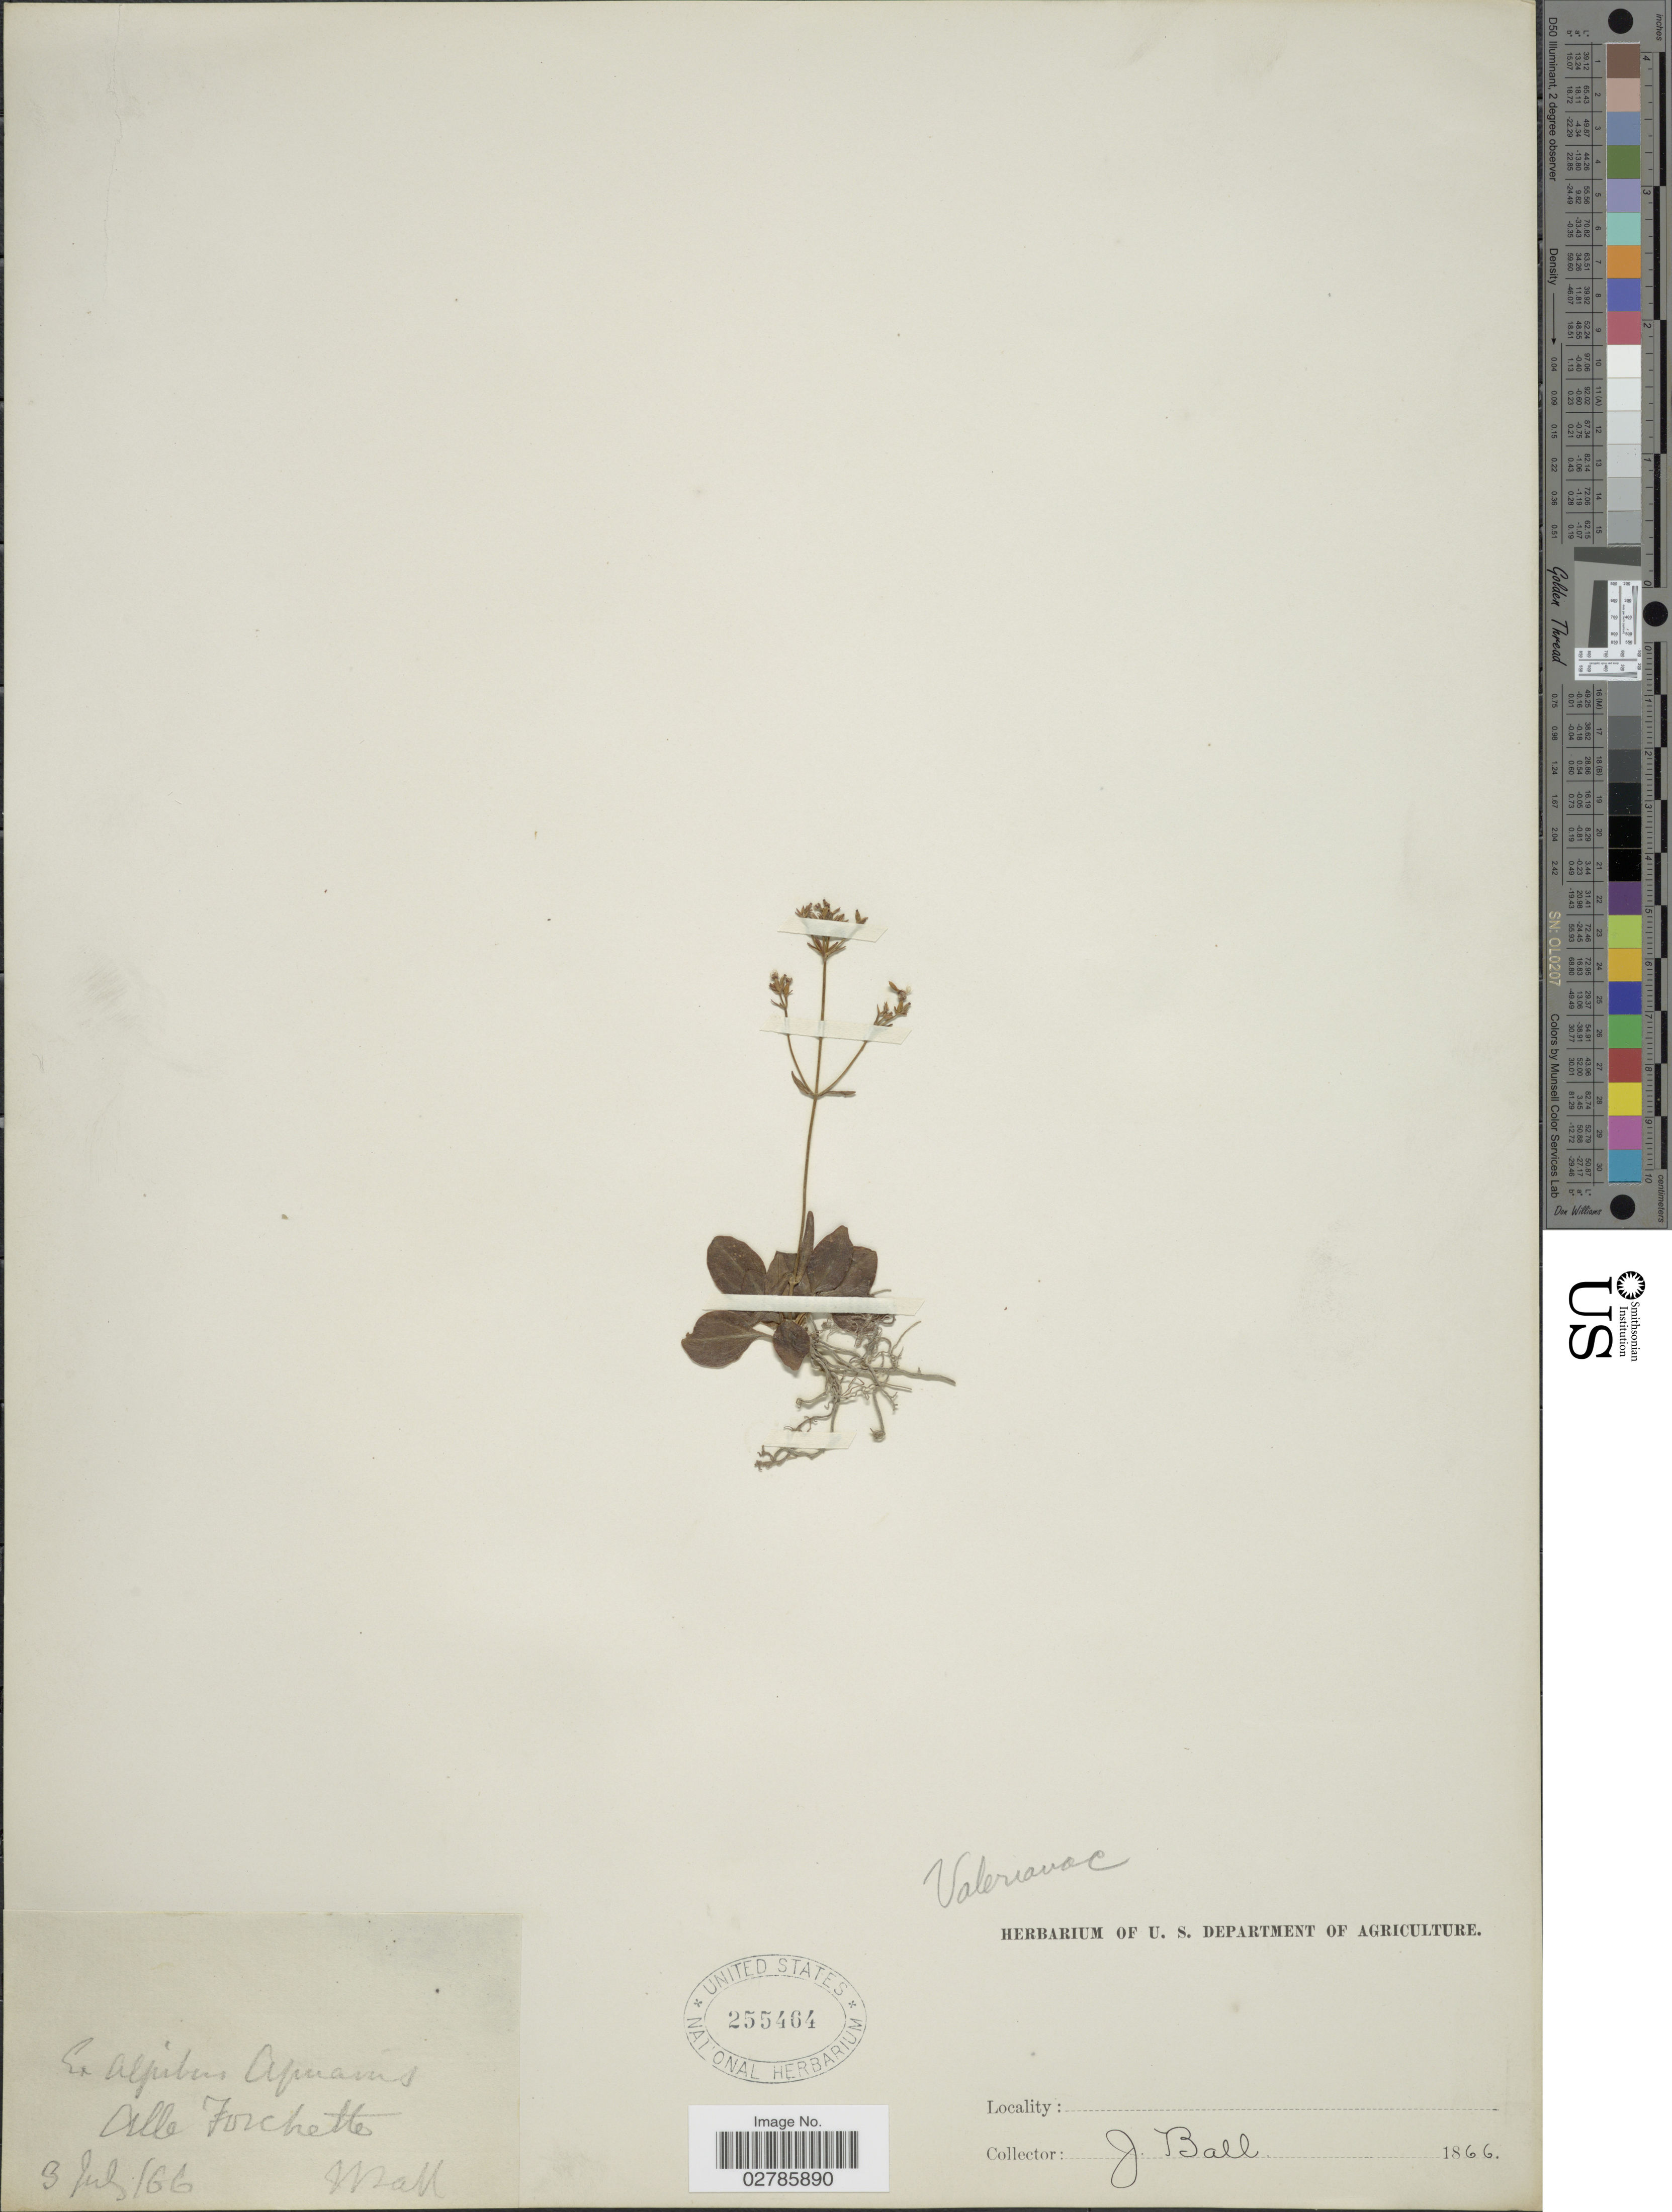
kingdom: Plantae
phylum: Tracheophyta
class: Magnoliopsida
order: Dipsacales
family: Caprifoliaceae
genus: Valeriana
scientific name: Valeriana sp.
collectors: J. Ball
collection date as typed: Transcribed d/m/y: 3/7/66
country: Italy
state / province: Tuscany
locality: Ex Alpibus Apuanis Alle Fonchette.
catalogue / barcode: US 255464